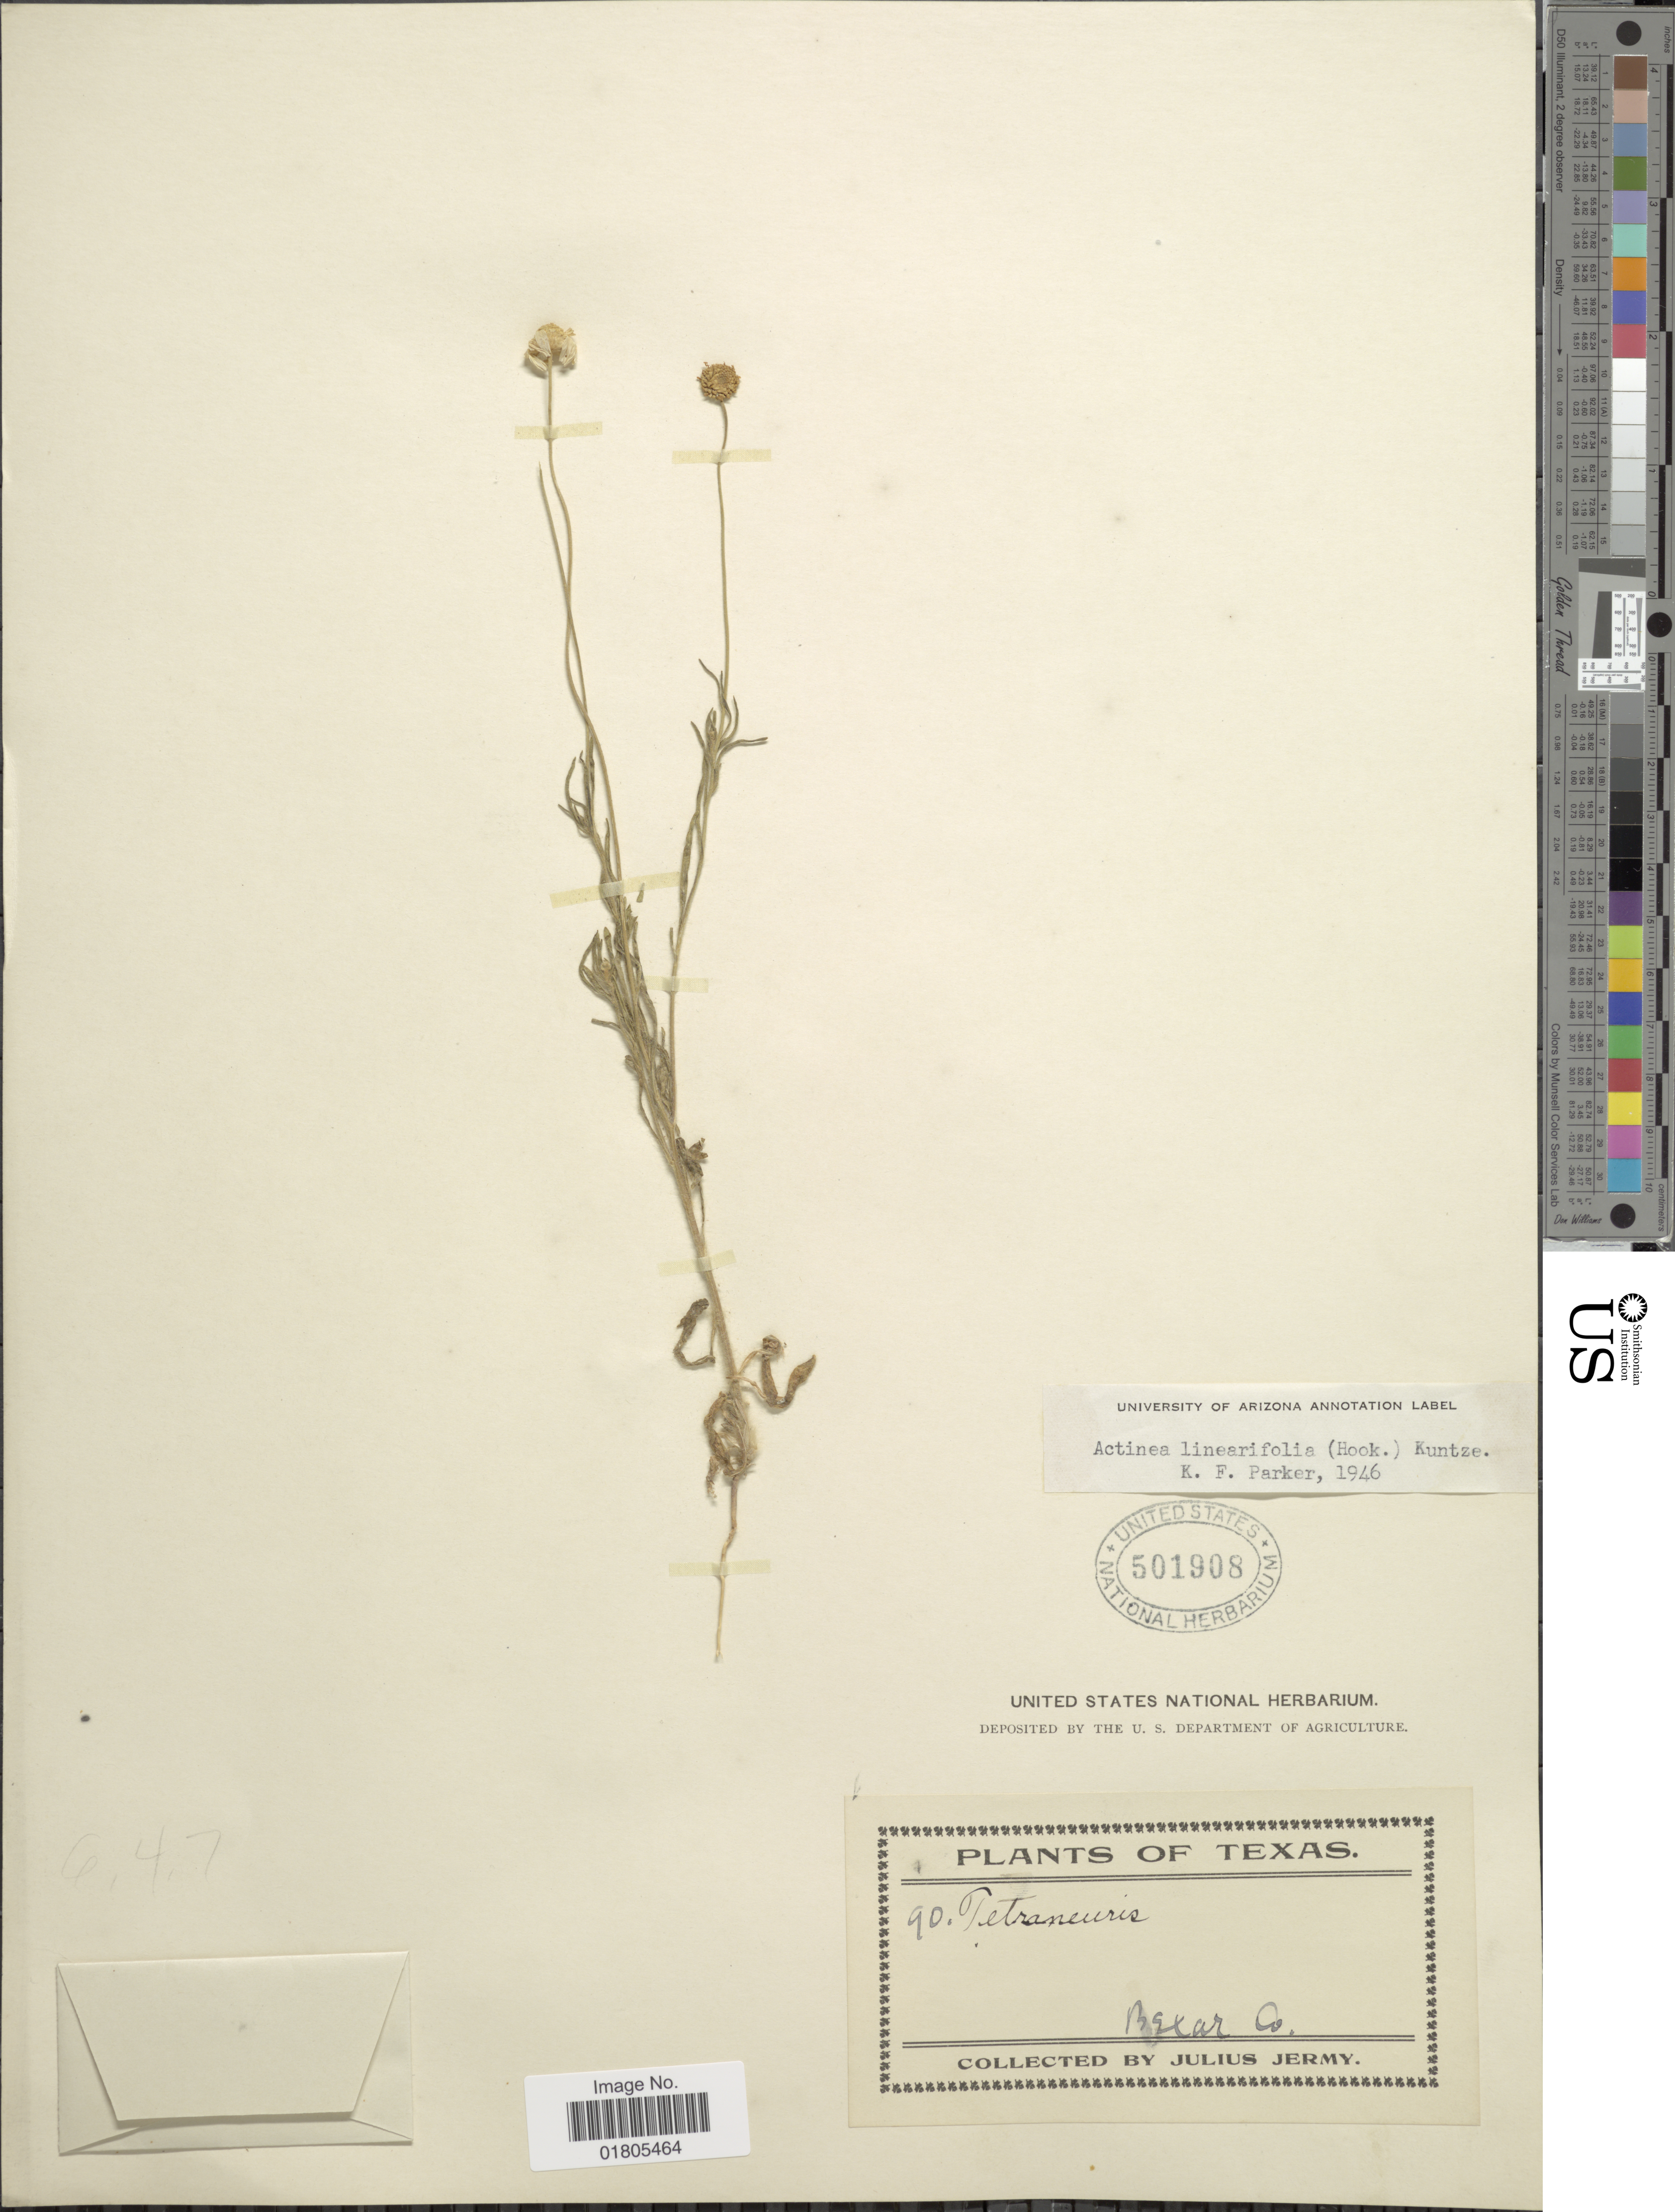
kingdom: Plantae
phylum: Tracheophyta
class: Magnoliopsida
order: Asterales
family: Asteraceae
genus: Actinea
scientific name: Actinea linearifolia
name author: (Hook.) Kuntze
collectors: J. Jermy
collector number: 90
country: United States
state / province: Texas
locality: Bexar Co.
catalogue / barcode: US 501908